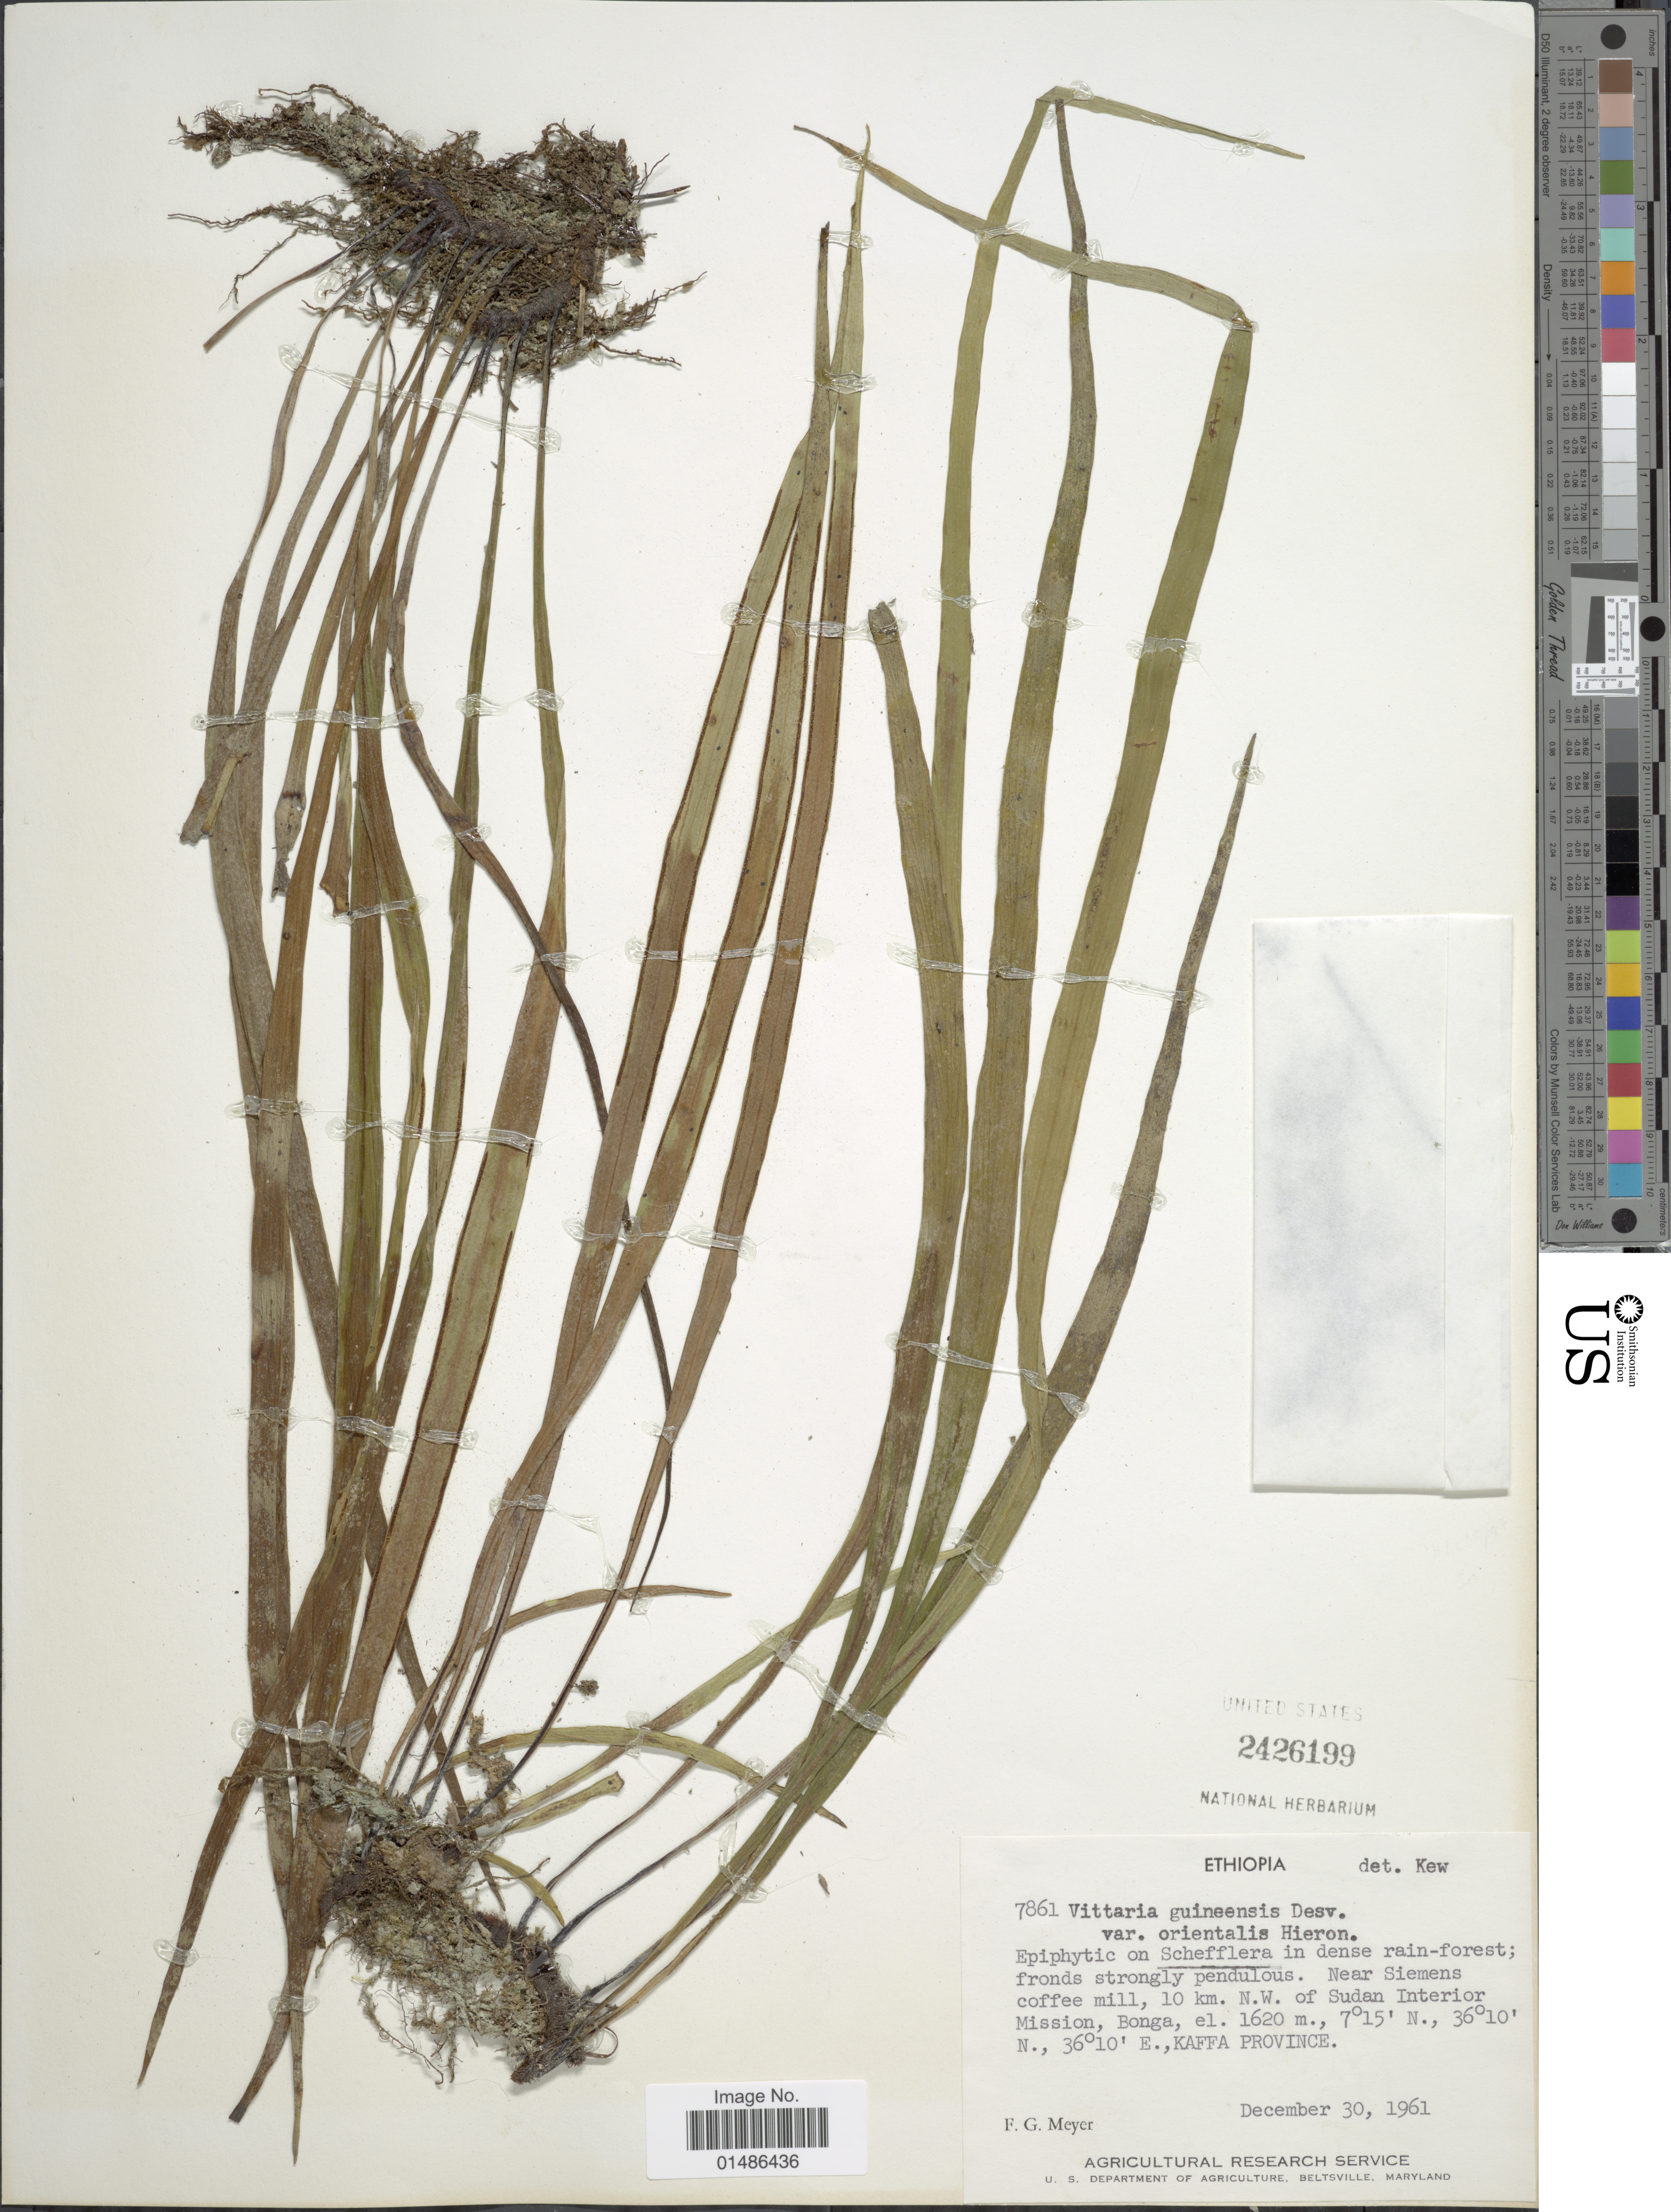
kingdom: Plantae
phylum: Tracheophyta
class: Polypodiopsida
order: Polypodiales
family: Pteridaceae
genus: Haplopteris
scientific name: Haplopteris guineensis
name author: (Desv.) E.H. Crane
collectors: F. G. Meyer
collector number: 7861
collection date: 1961-12-30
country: Ethiopia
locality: Near Siemens coffee mill, 10 km. N.W. of Sudan Interior Mission, Bonga, Kaffa Province.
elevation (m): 1620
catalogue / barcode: US 2426199